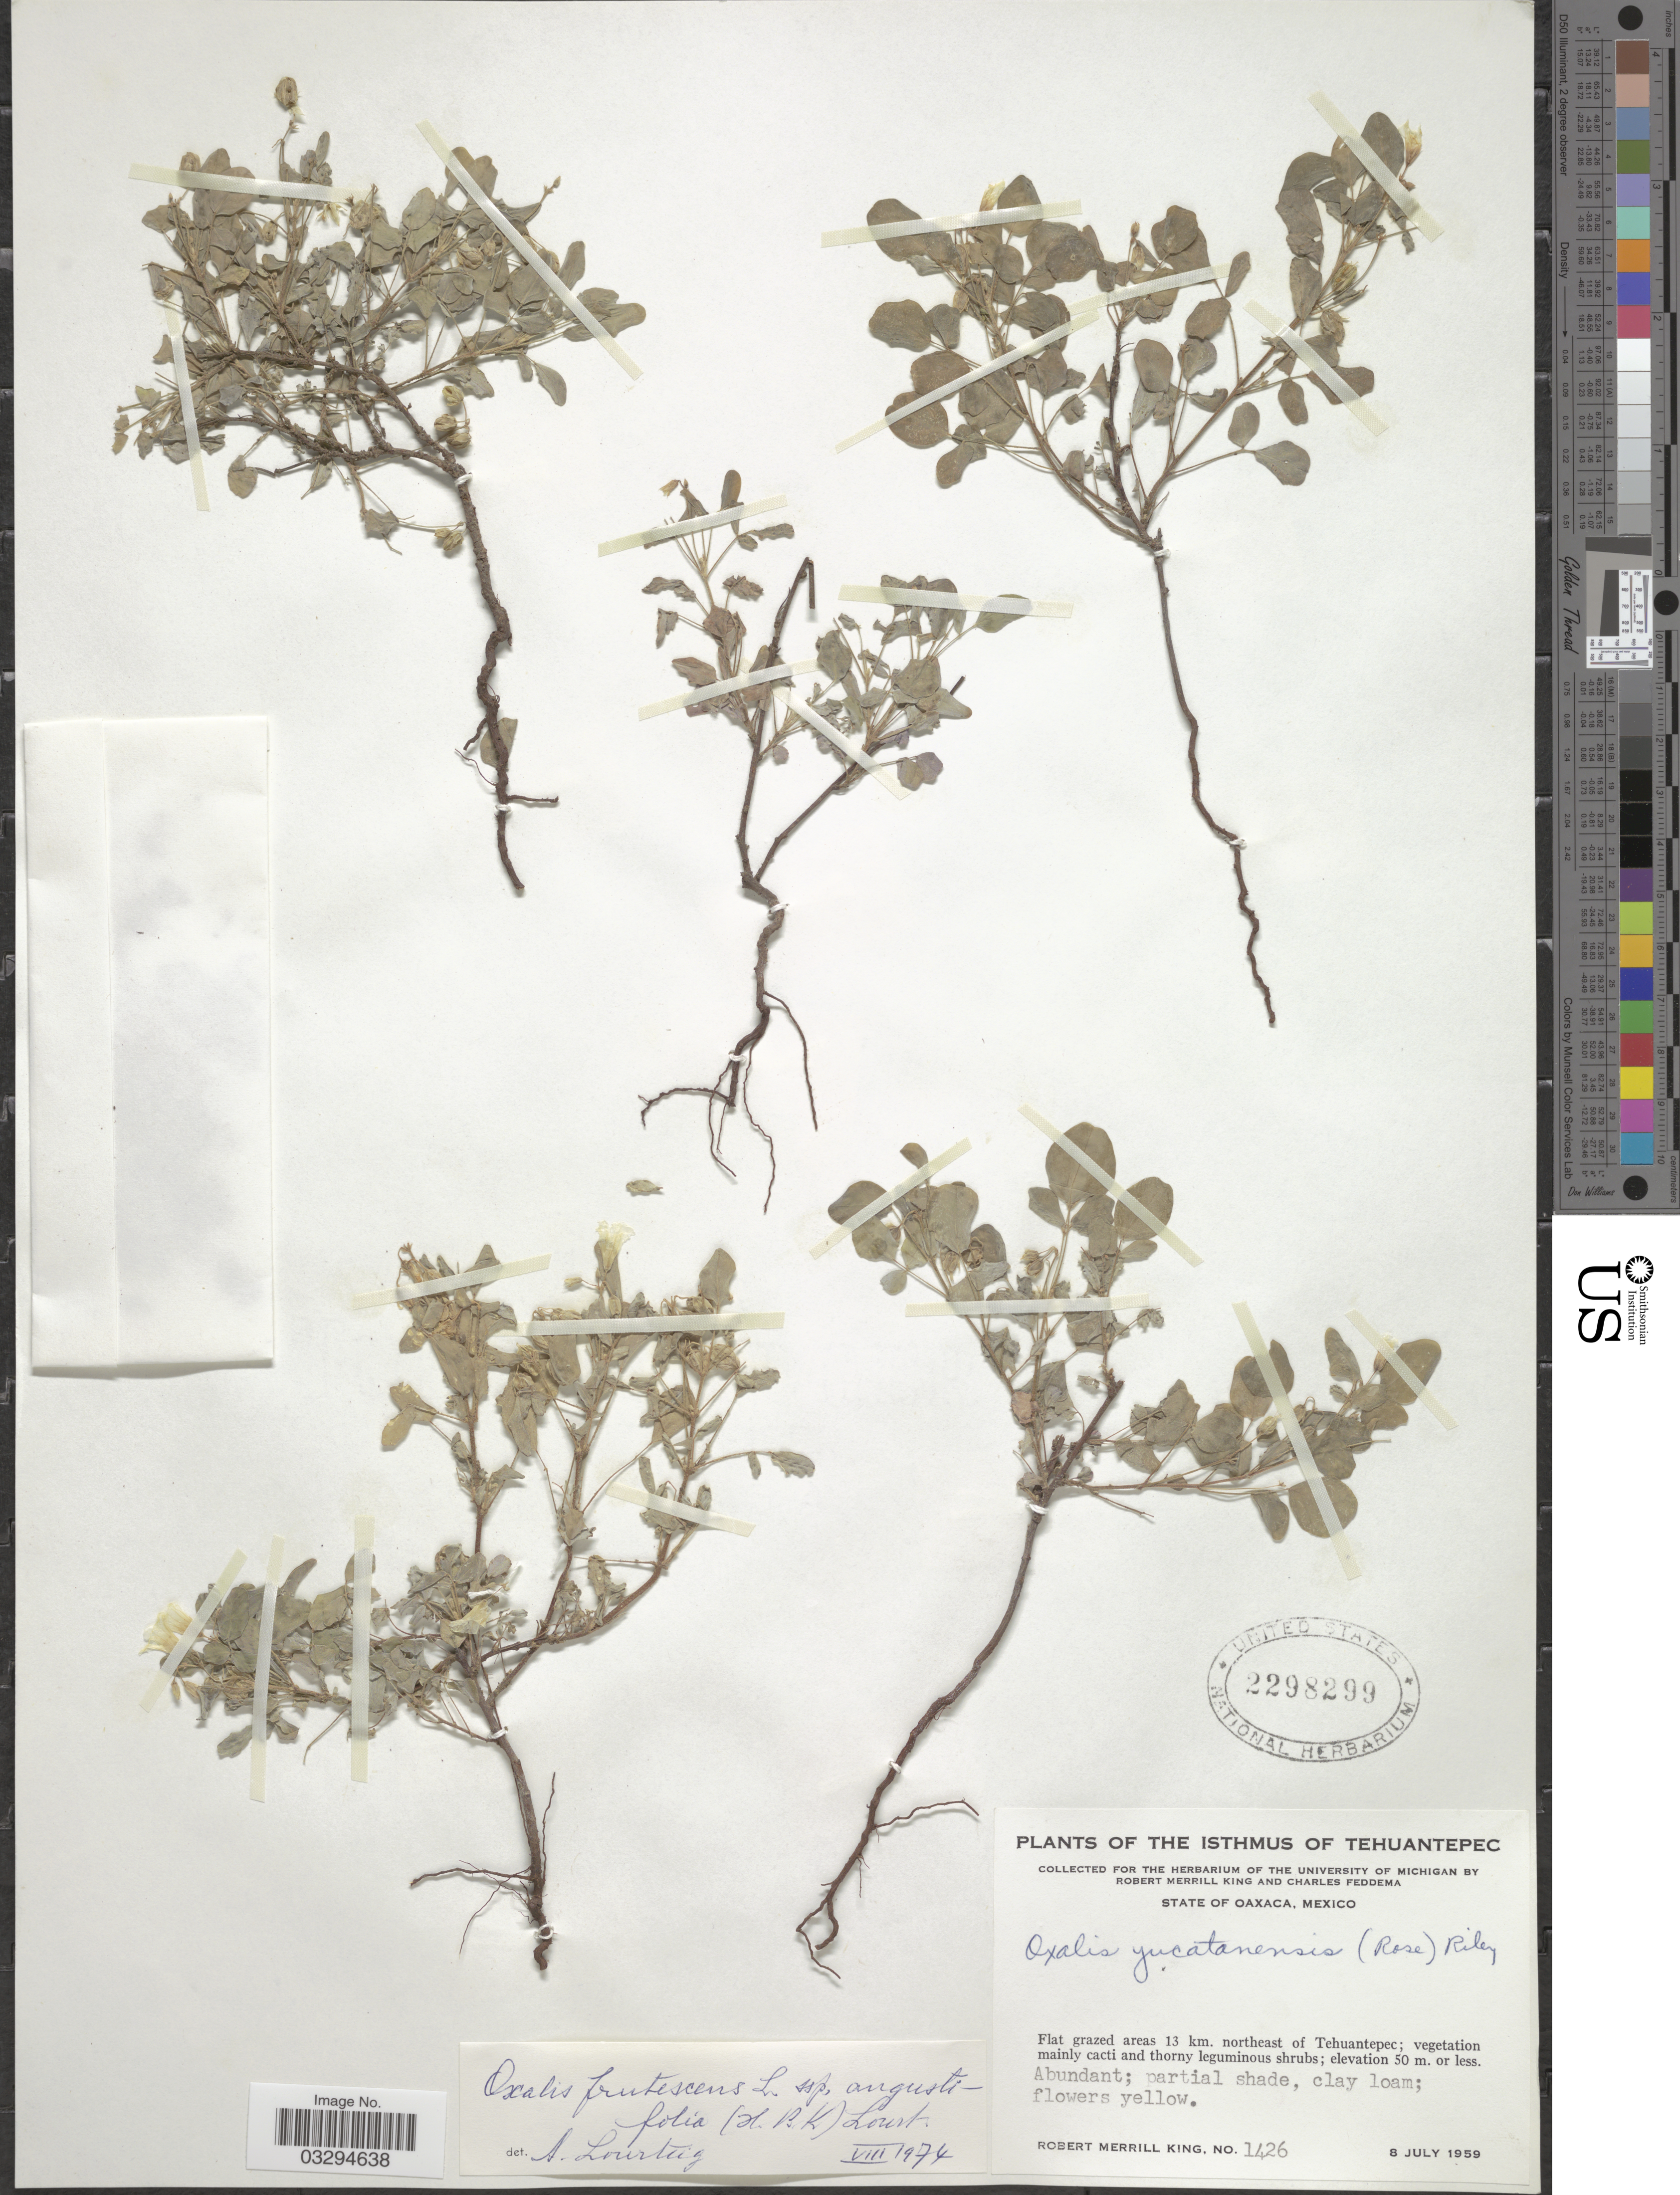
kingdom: Plantae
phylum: Tracheophyta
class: Magnoliopsida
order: Oxalidales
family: Oxalidaceae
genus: Oxalis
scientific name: Oxalis frutescens subsp. angustifolia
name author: (Kunth) Lourteig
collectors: R. M. King & C. Feddema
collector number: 1426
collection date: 1959-07-08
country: Mexico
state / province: Oaxaca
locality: Isthmus of Tehuantepec. 13 km. northeast of Tehuantepec.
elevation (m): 50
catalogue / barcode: US 2298299